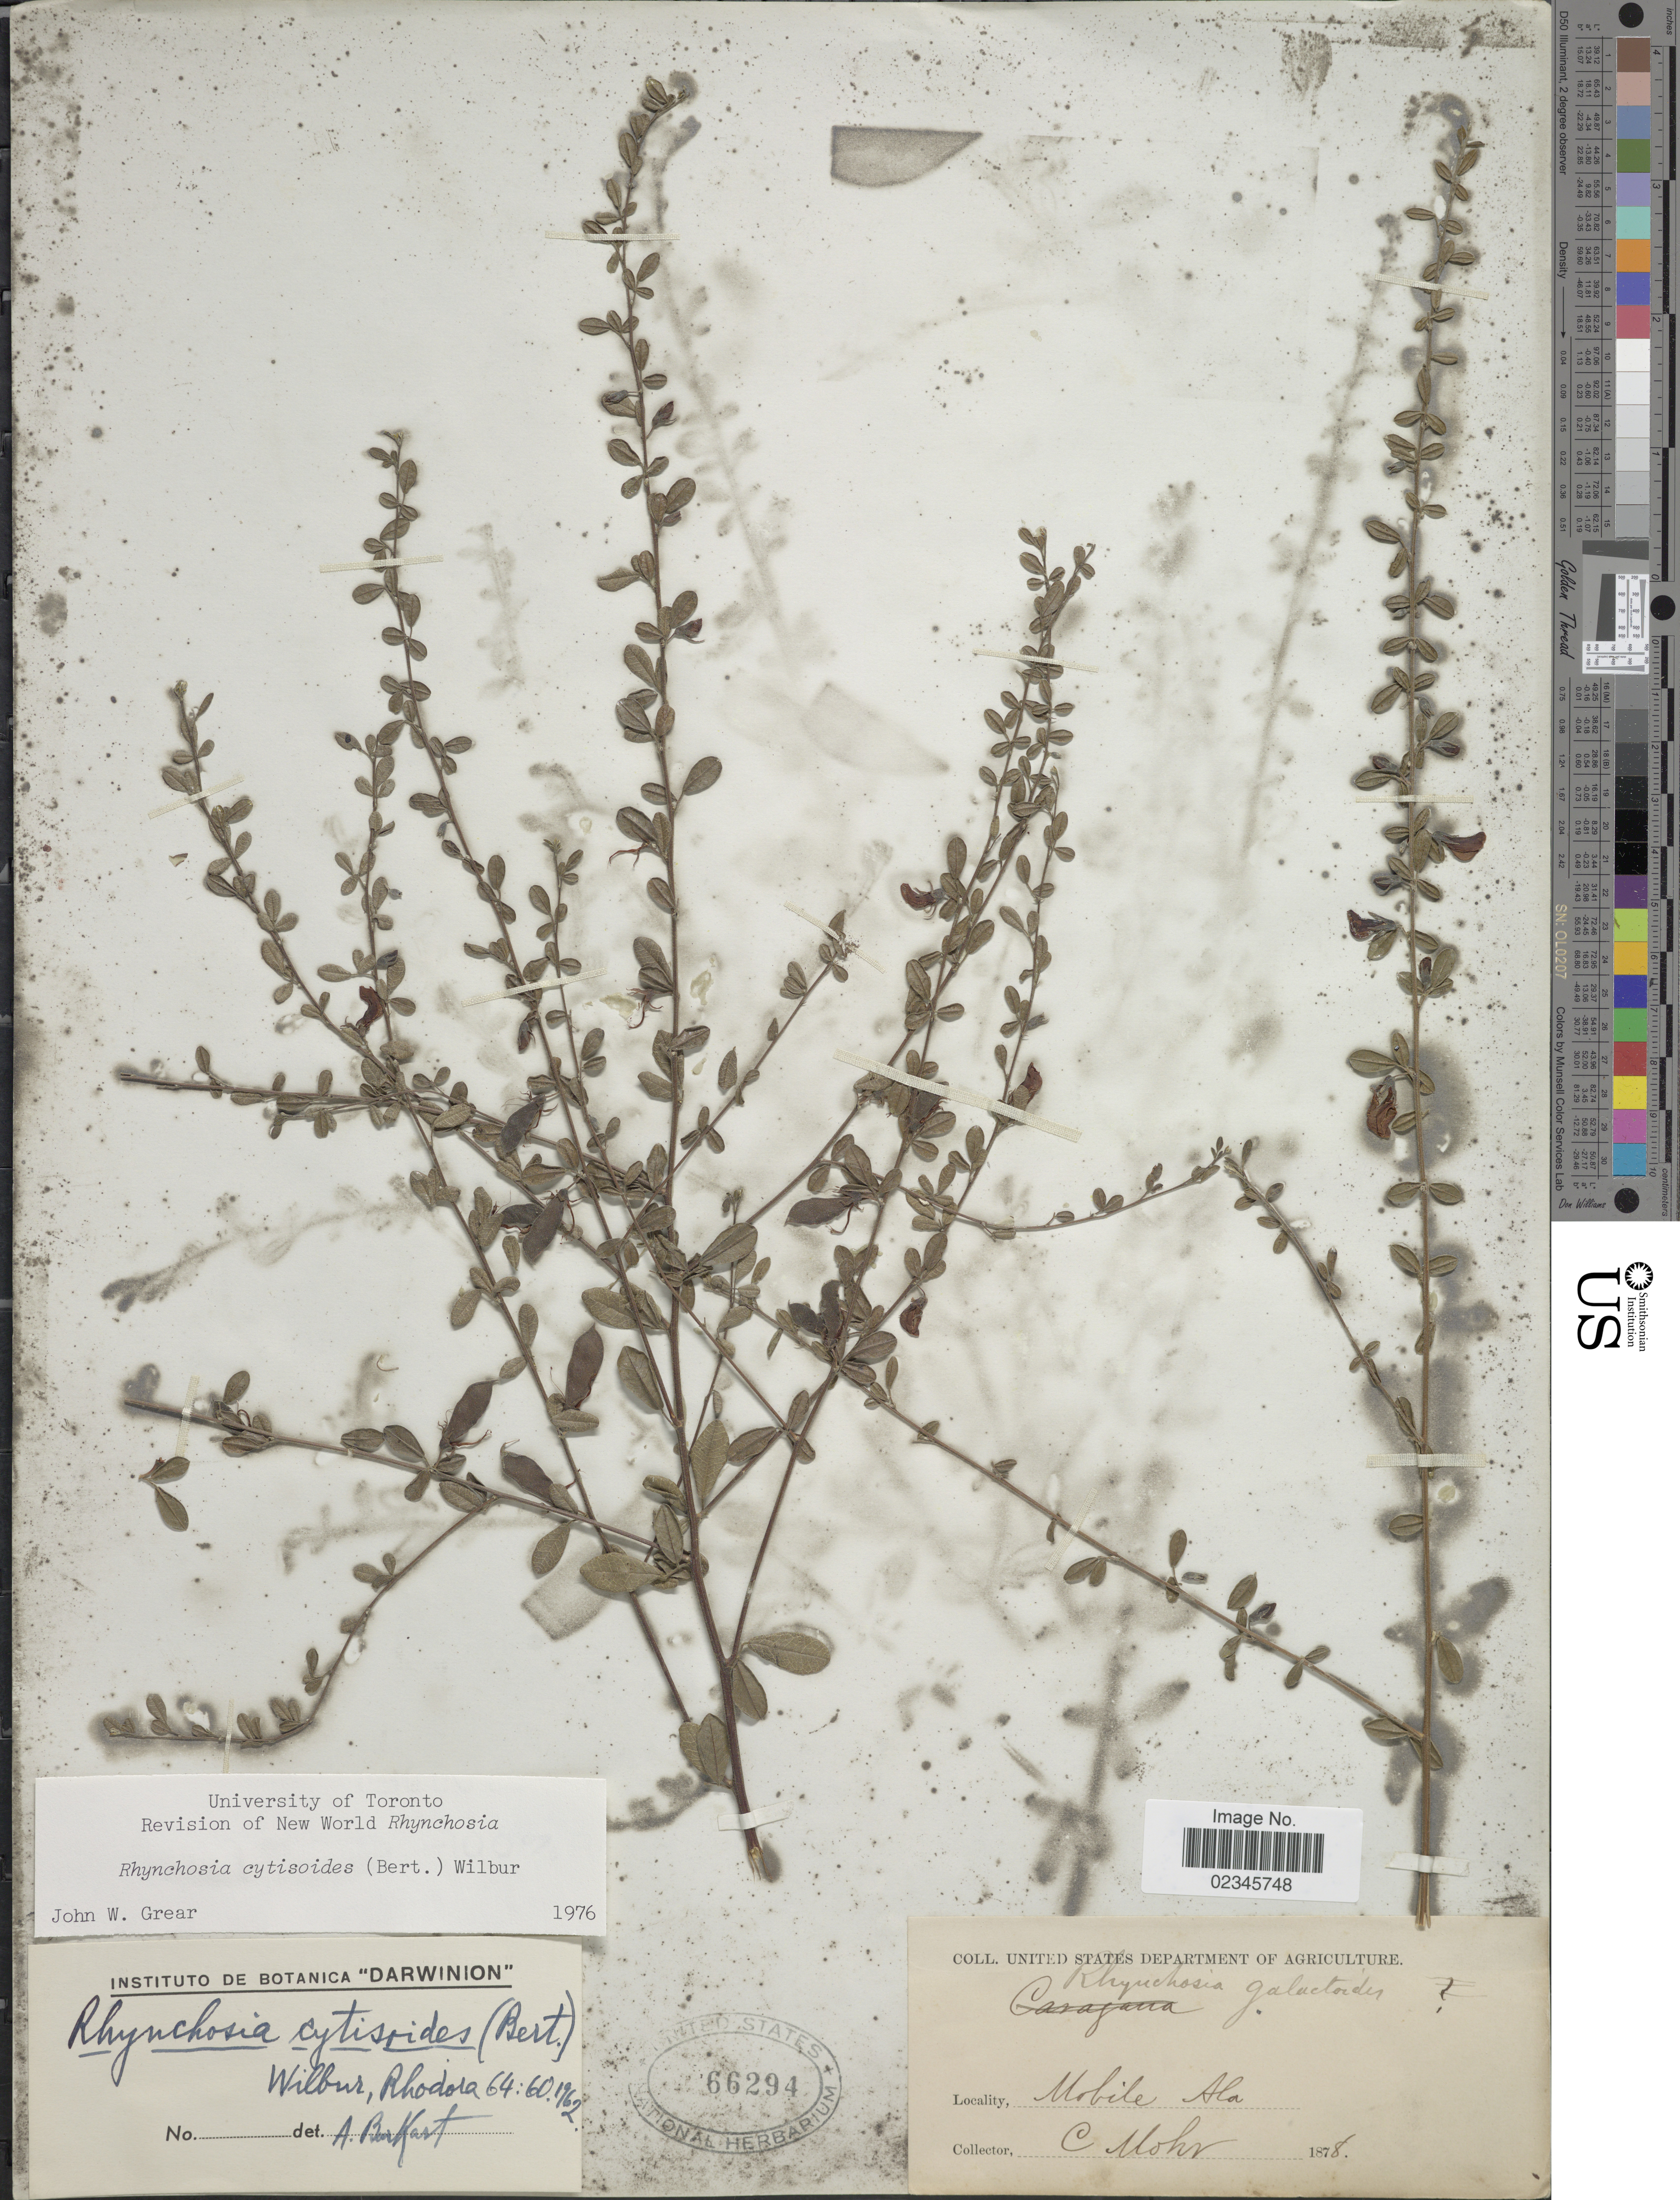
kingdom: Plantae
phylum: Tracheophyta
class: Magnoliopsida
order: Fabales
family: Fabaceae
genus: Rhynchosia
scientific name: Rhynchosia cytisoides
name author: (Bertol.) Wilbur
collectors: C. T. Mohr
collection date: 1878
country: United States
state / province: Alabama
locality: Mobile.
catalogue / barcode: US 66294